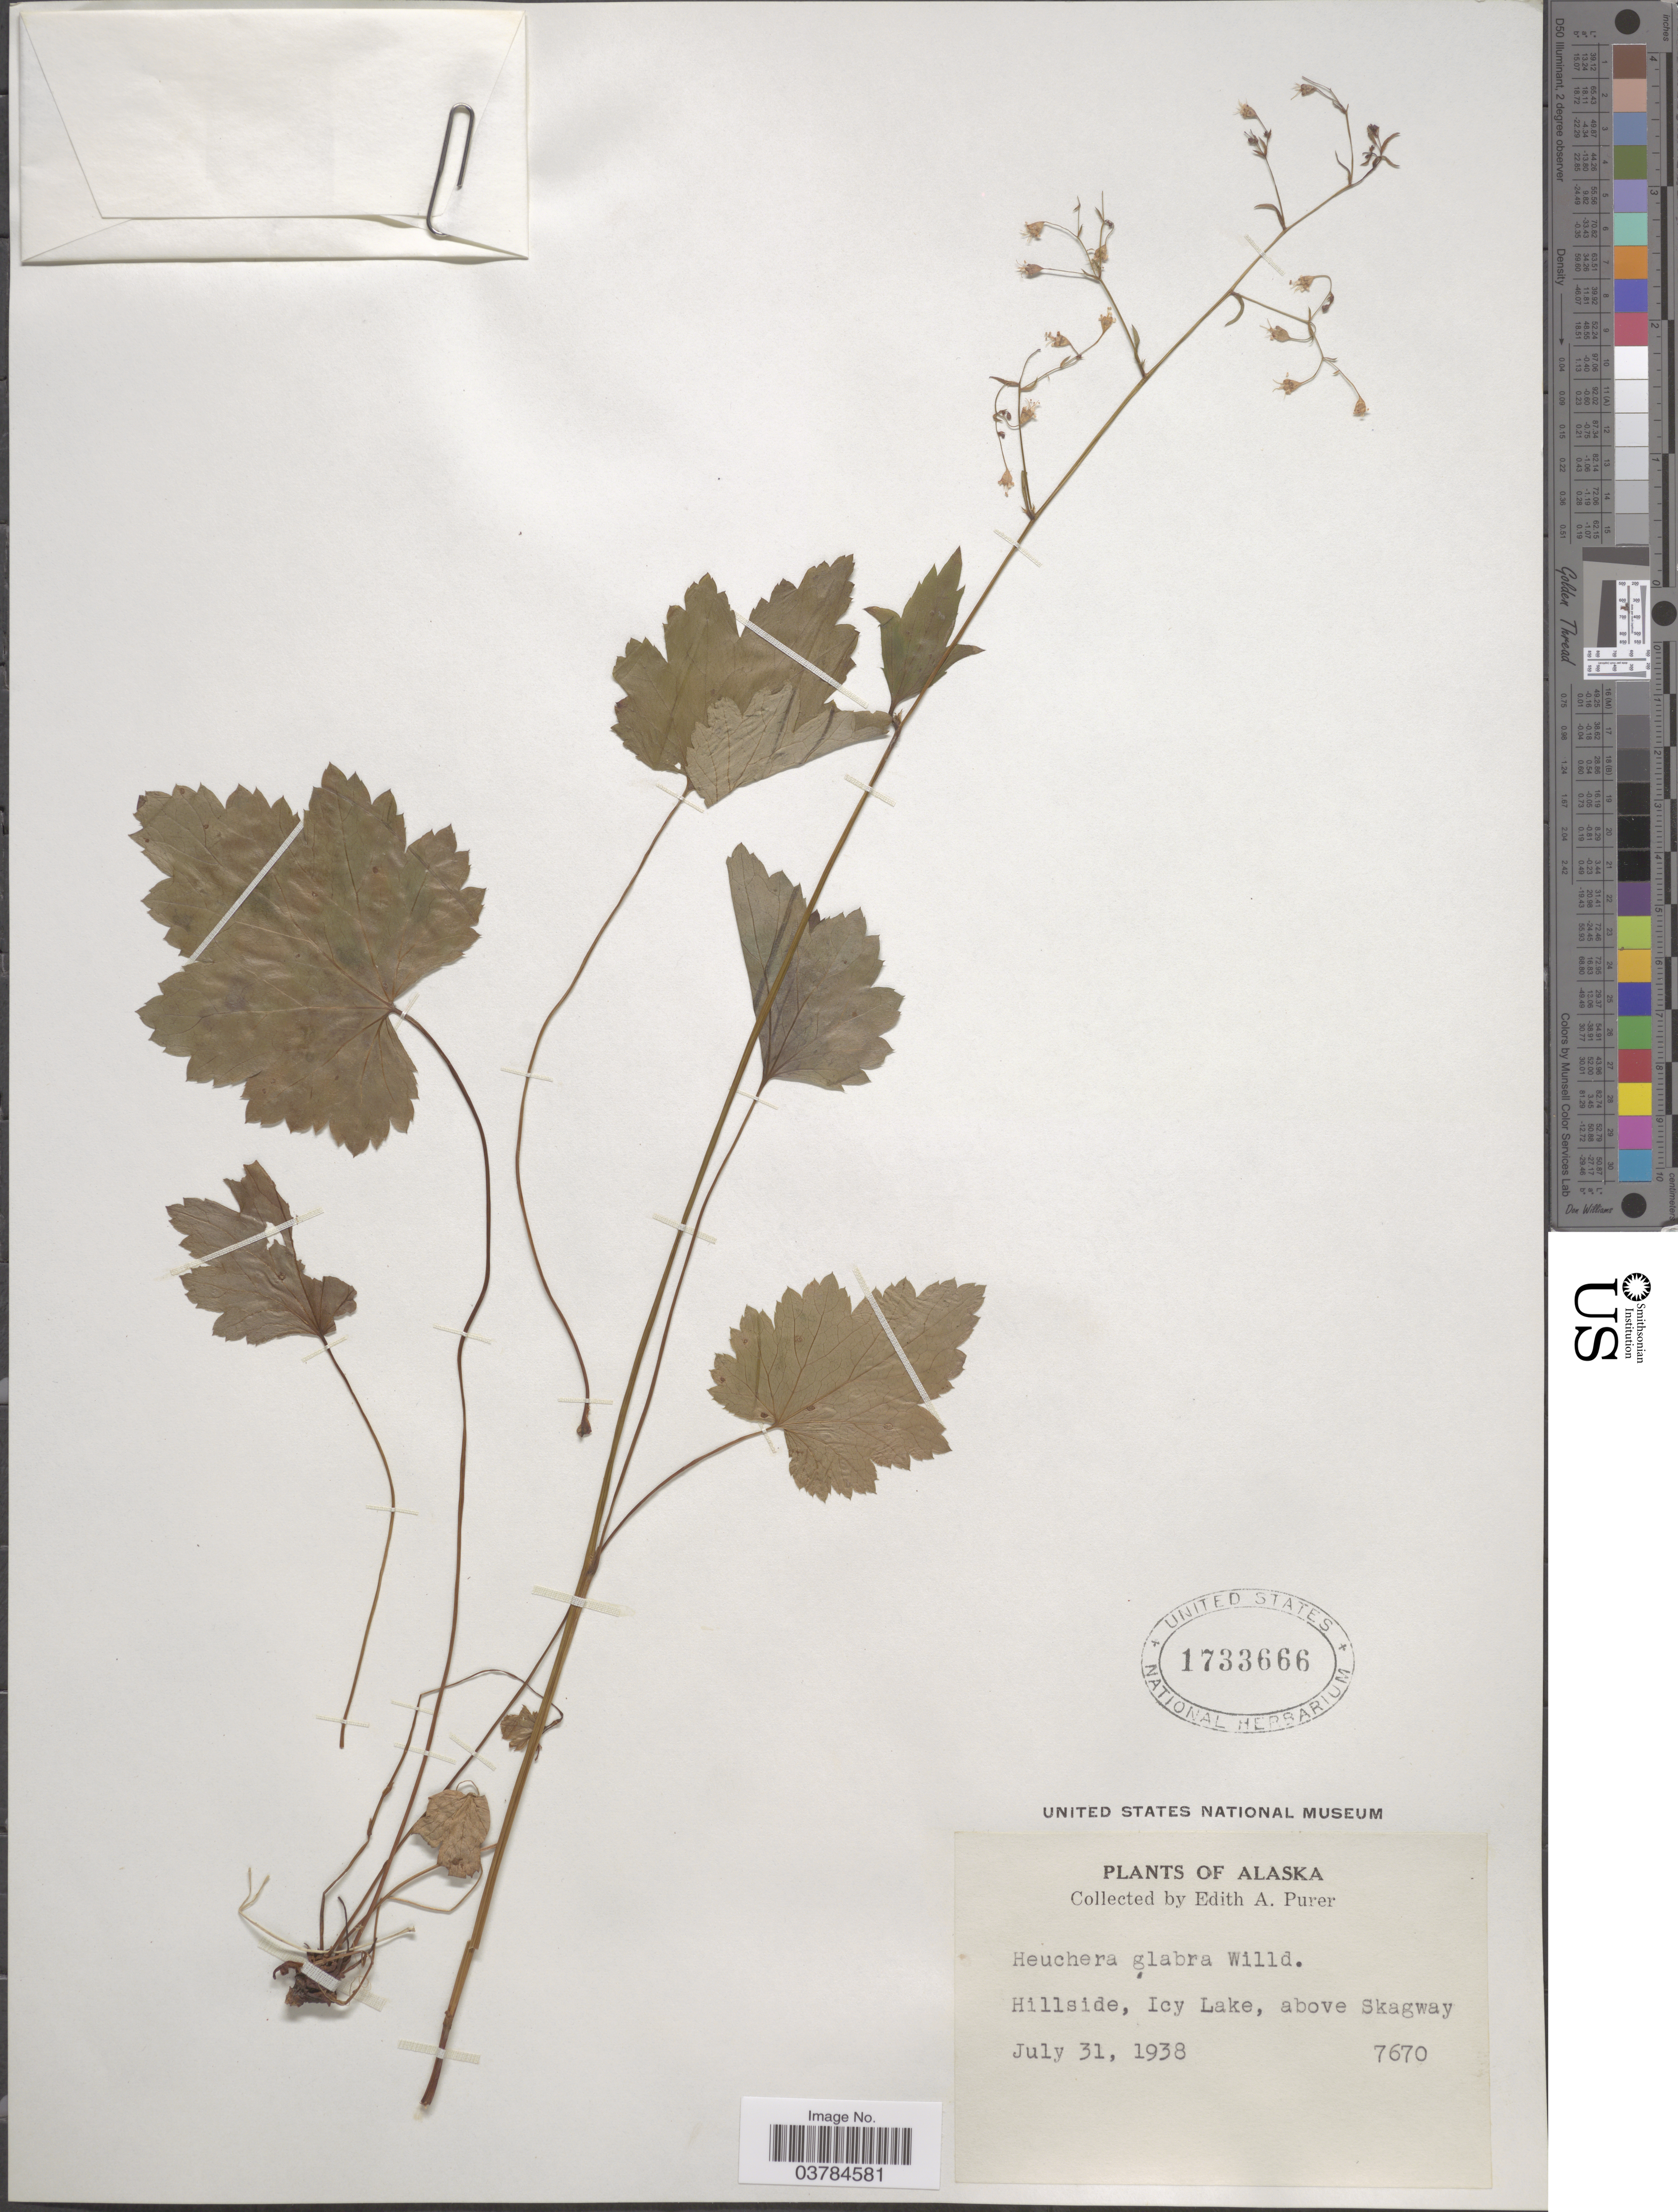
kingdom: Plantae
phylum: Tracheophyta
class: Magnoliopsida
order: Saxifragales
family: Saxifragaceae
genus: Heuchera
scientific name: Heuchera glabra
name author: Willd. ex Roem. & Schult.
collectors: E. Purer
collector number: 7670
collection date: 1938-07-31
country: United States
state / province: Alaska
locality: Hillside, Icy Lake, above Skagway.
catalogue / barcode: US 1733666